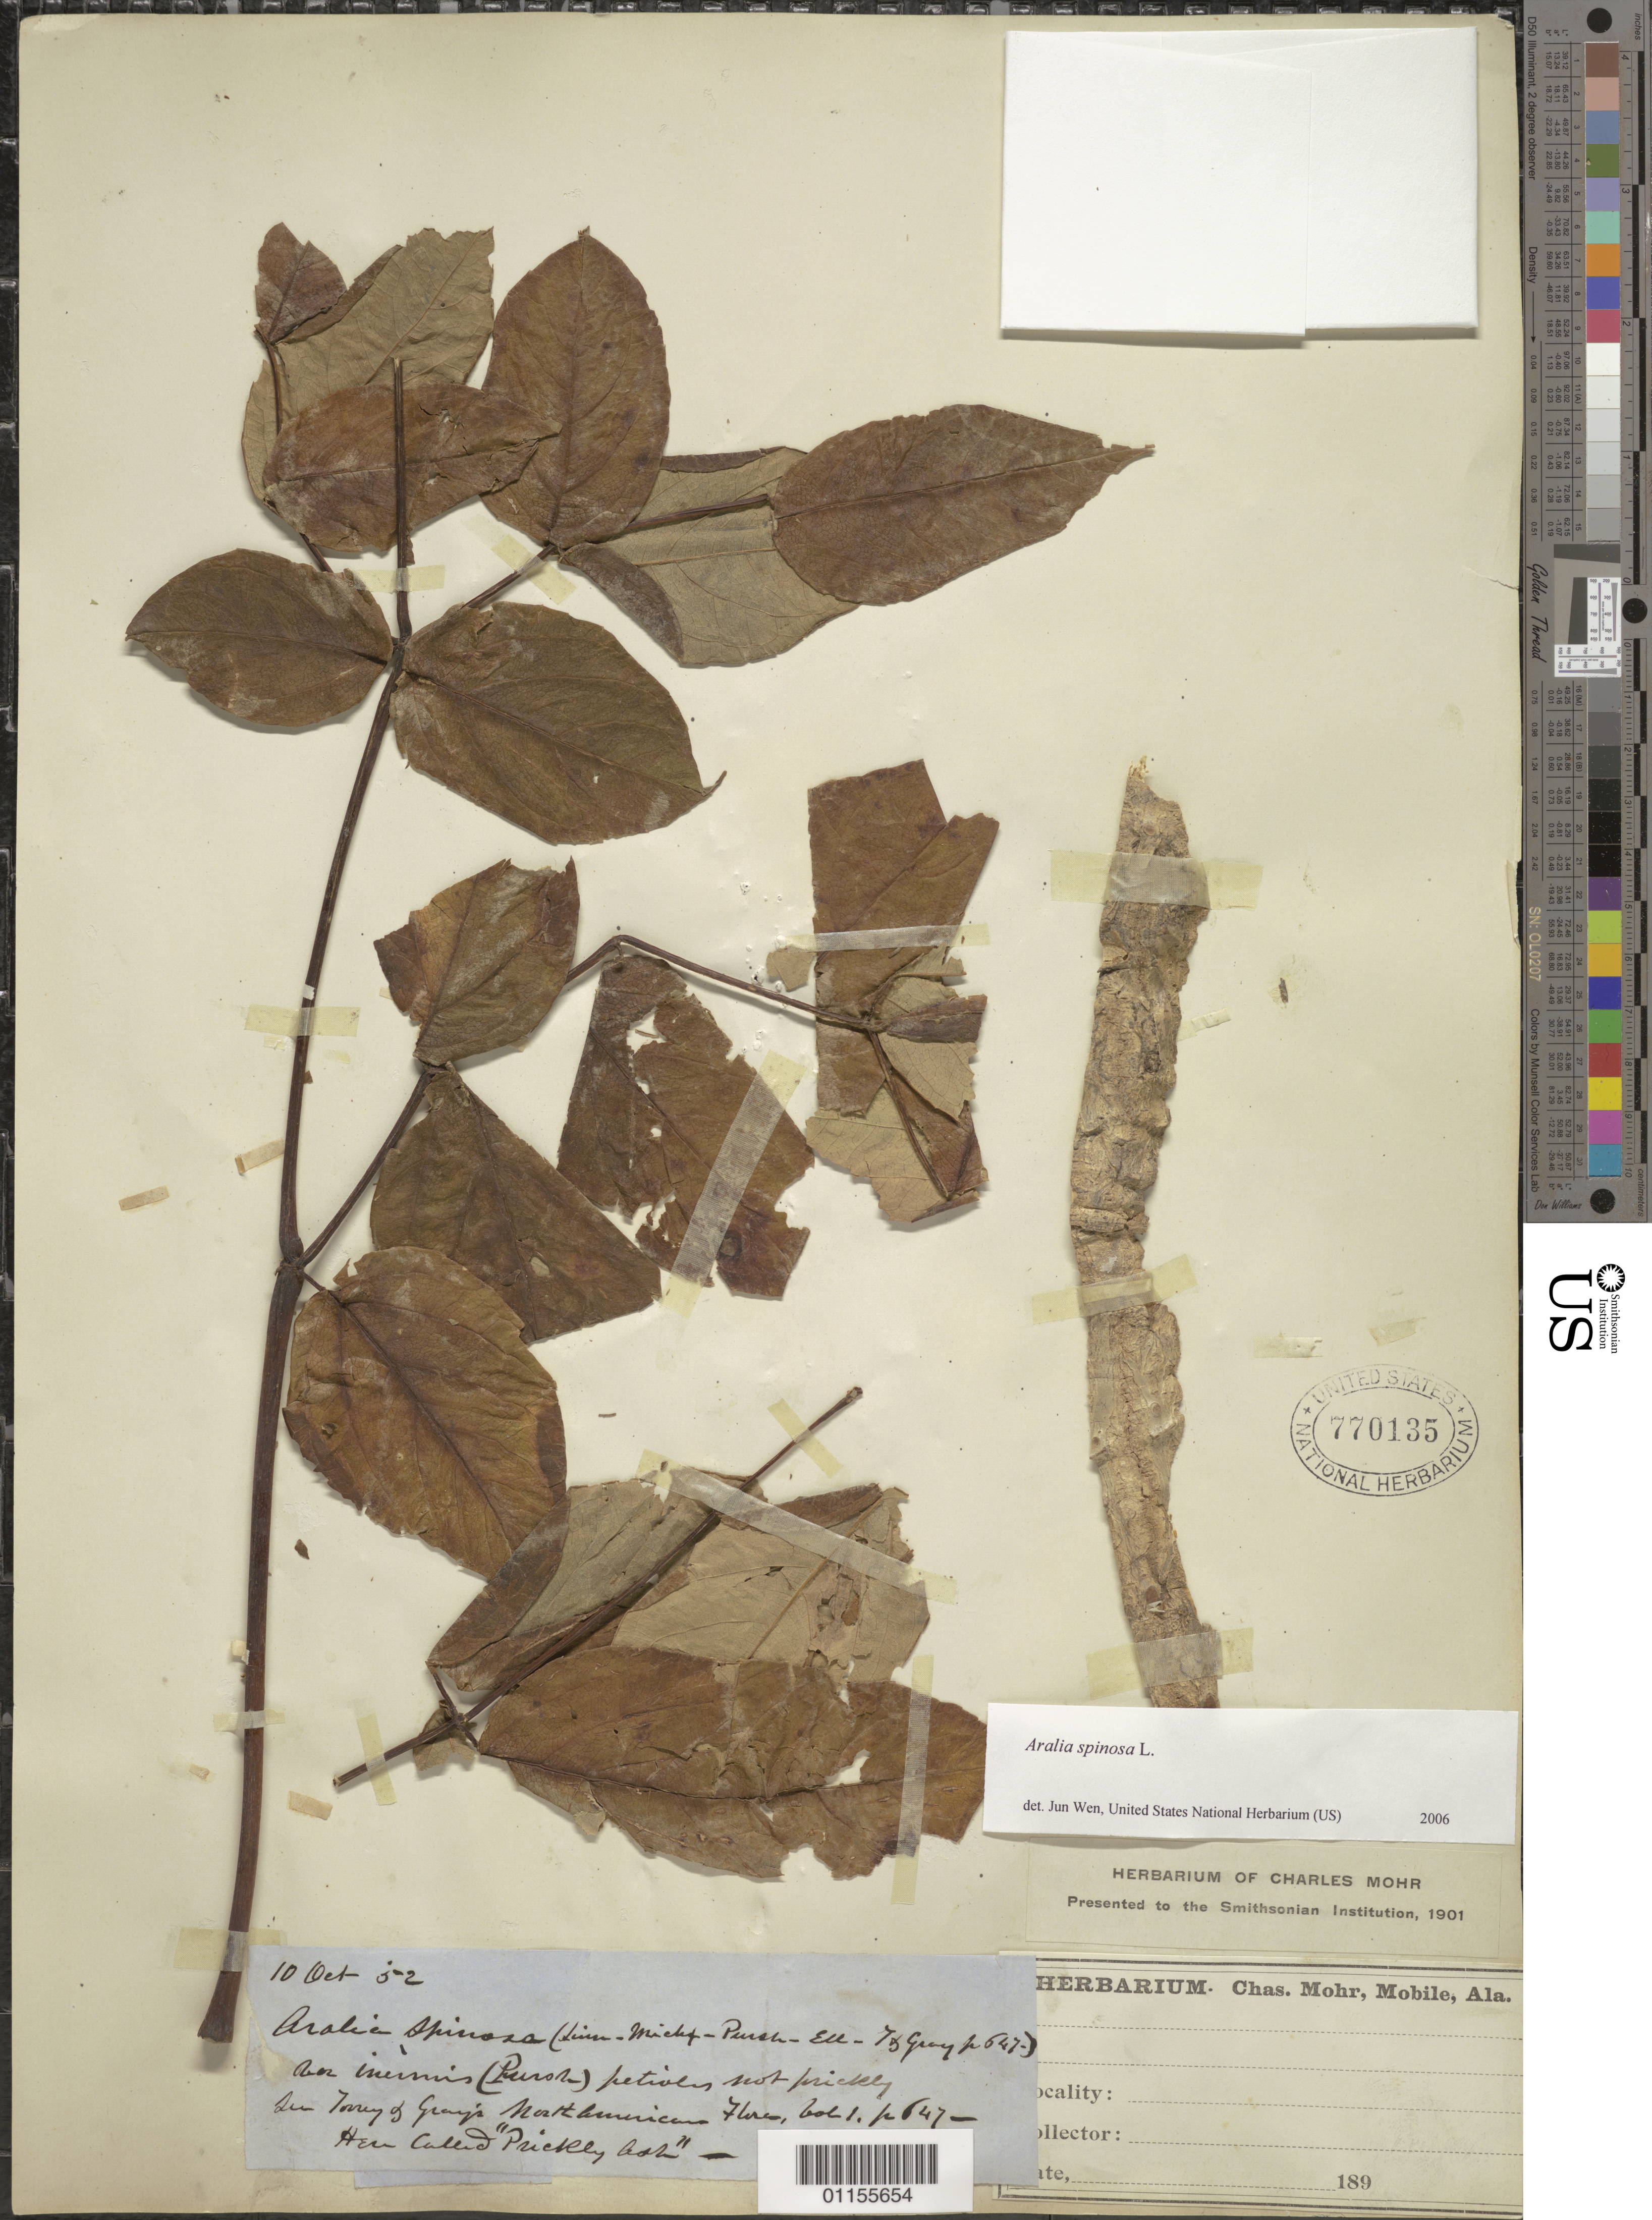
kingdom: Plantae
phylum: Tracheophyta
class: Magnoliopsida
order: Apiales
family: Araliaceae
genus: Aralia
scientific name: Aralia spinosa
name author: L.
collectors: ex herb. C. Mohr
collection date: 1852-10-10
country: United States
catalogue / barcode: US 770135